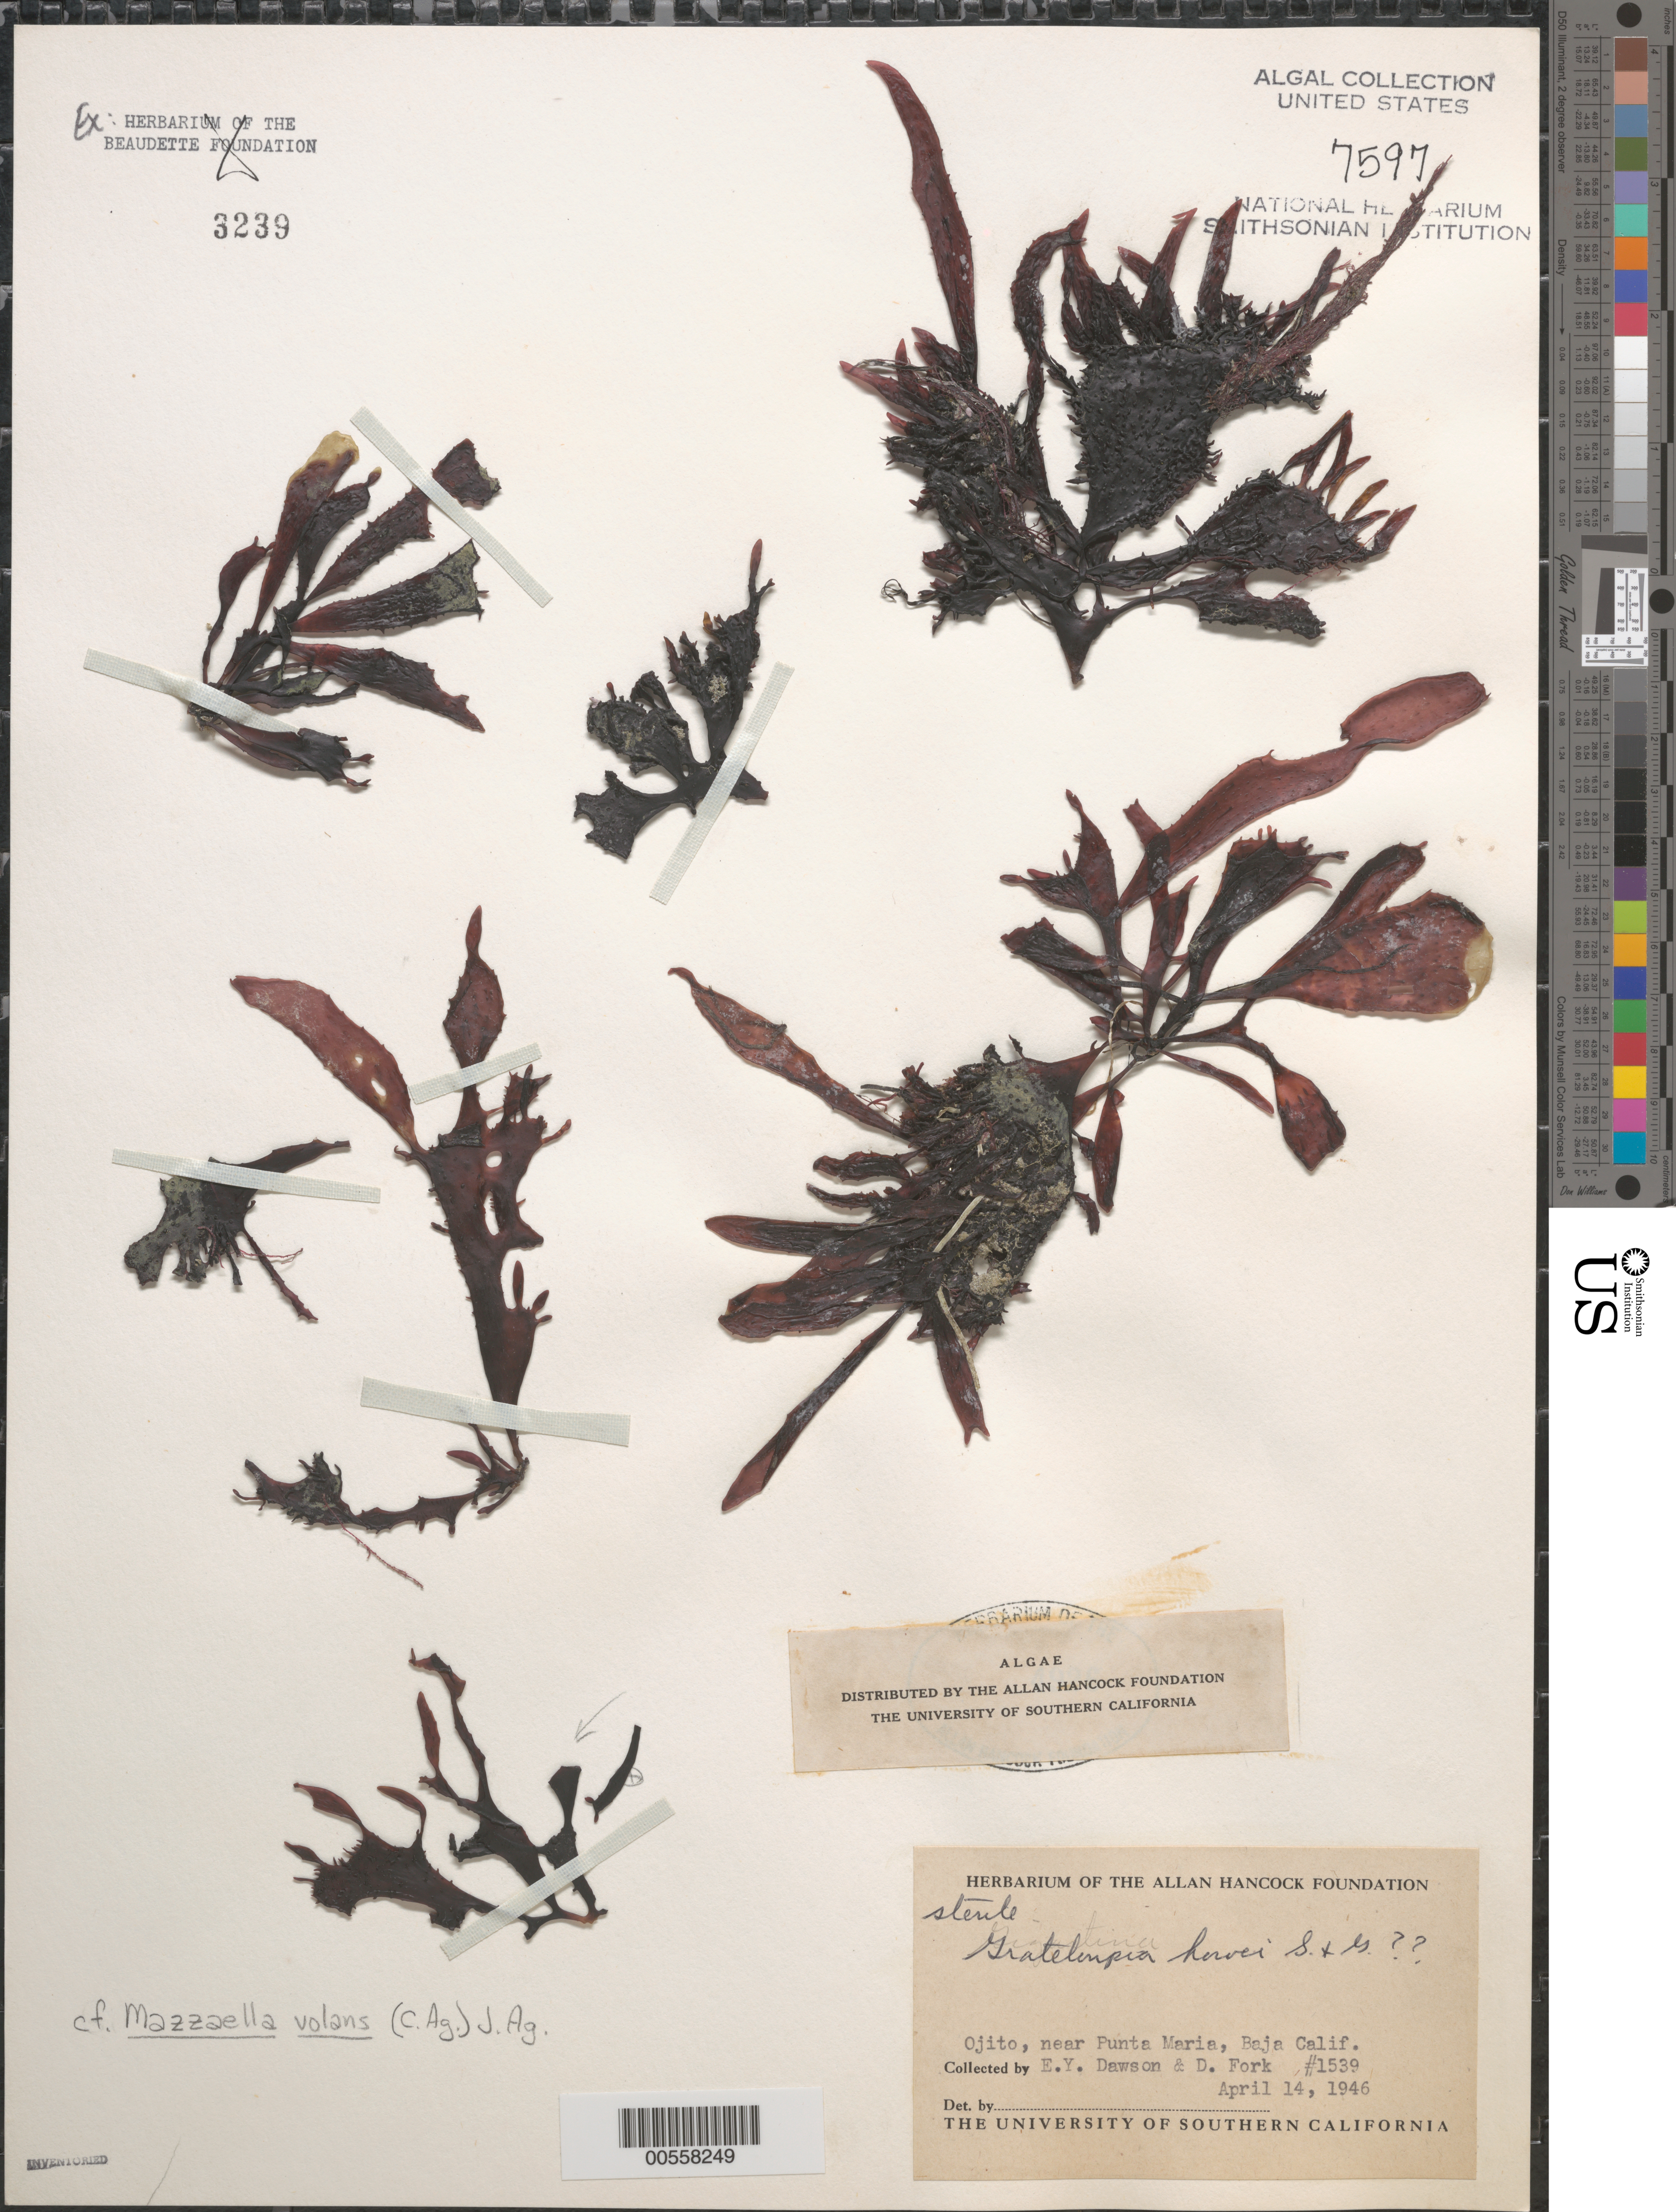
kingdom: Plantae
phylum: Rhodophyta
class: Florideophyceae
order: Halymeniales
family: Halymeniaceae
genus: Grateloupia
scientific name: Grateloupia howeii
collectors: E. Y. Dawson & D. Fork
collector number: EYD 1539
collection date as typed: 14 Apr 1946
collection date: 1946-04-14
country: Mexico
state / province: Baja California Norte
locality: Ojito, near Punta Maria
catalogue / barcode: US 7597